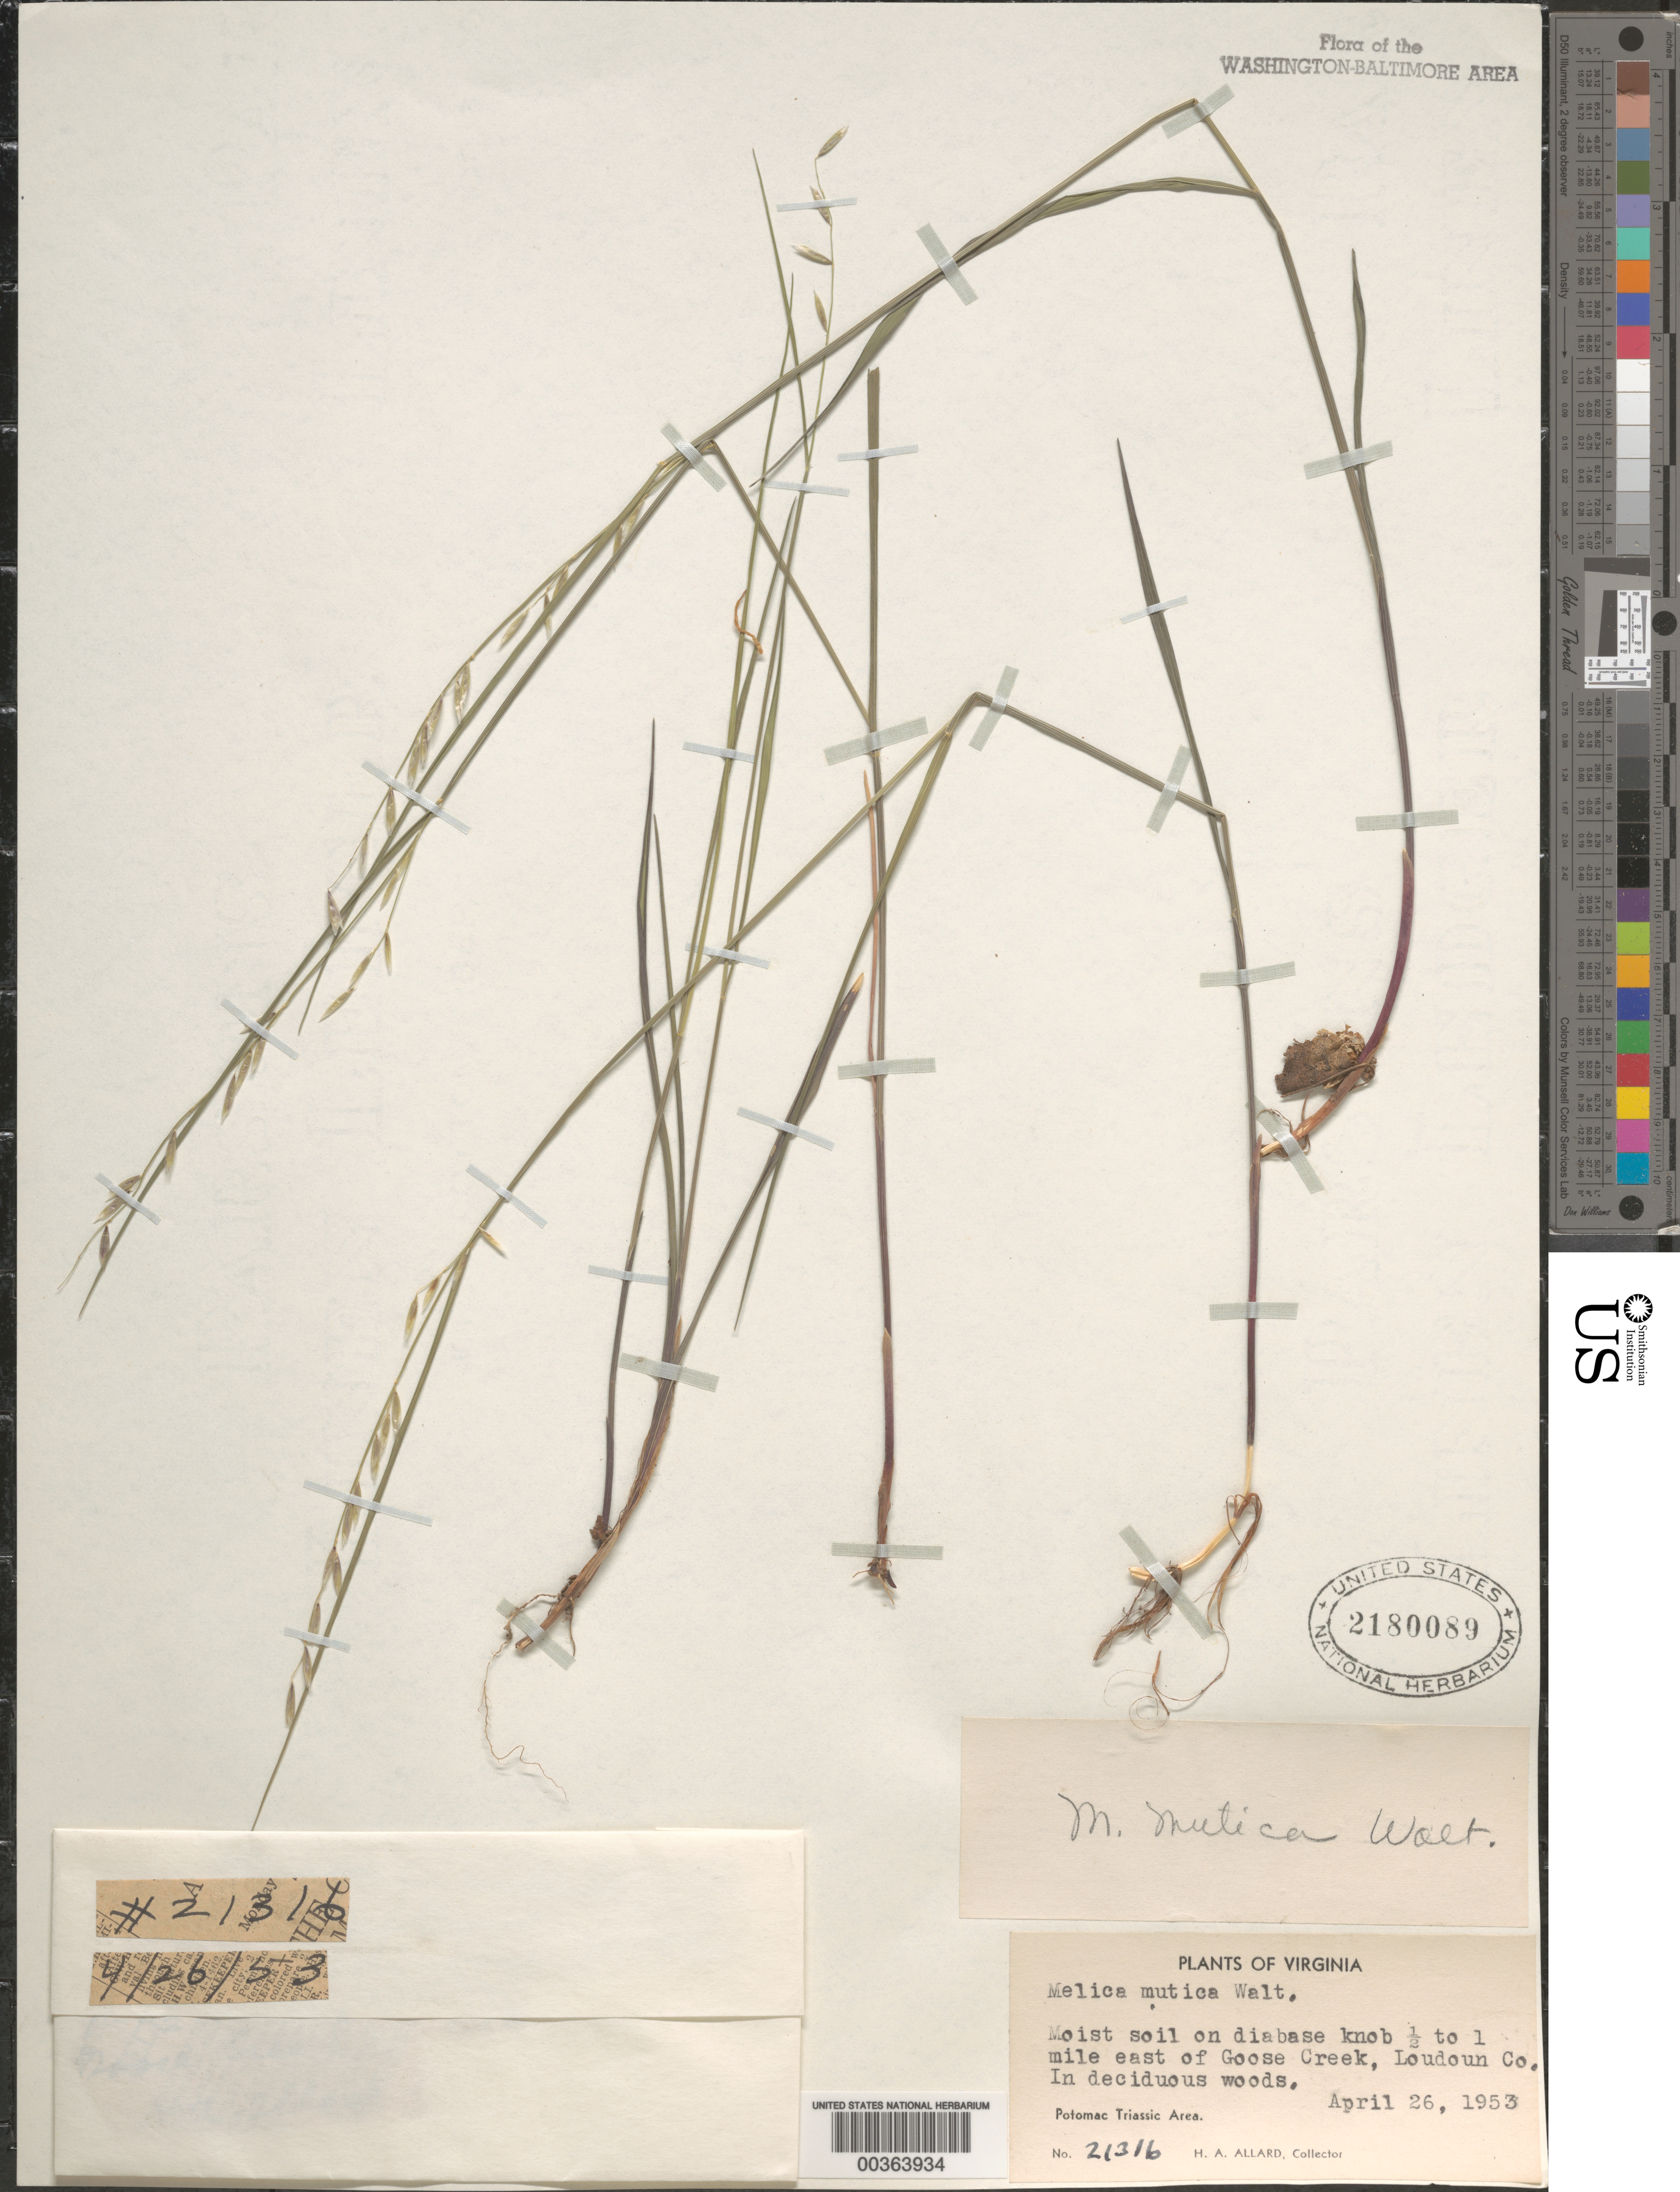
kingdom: Plantae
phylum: Tracheophyta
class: Liliopsida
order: Poales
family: Poaceae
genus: Melica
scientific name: Melica mutica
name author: Walter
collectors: H. A. Allard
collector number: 21316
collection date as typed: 26 Apr 1953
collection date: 1953-04-26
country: United States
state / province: Virginia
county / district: Loudoun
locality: East of Goose Creek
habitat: Moist soil on diabase knob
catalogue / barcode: US 2180089